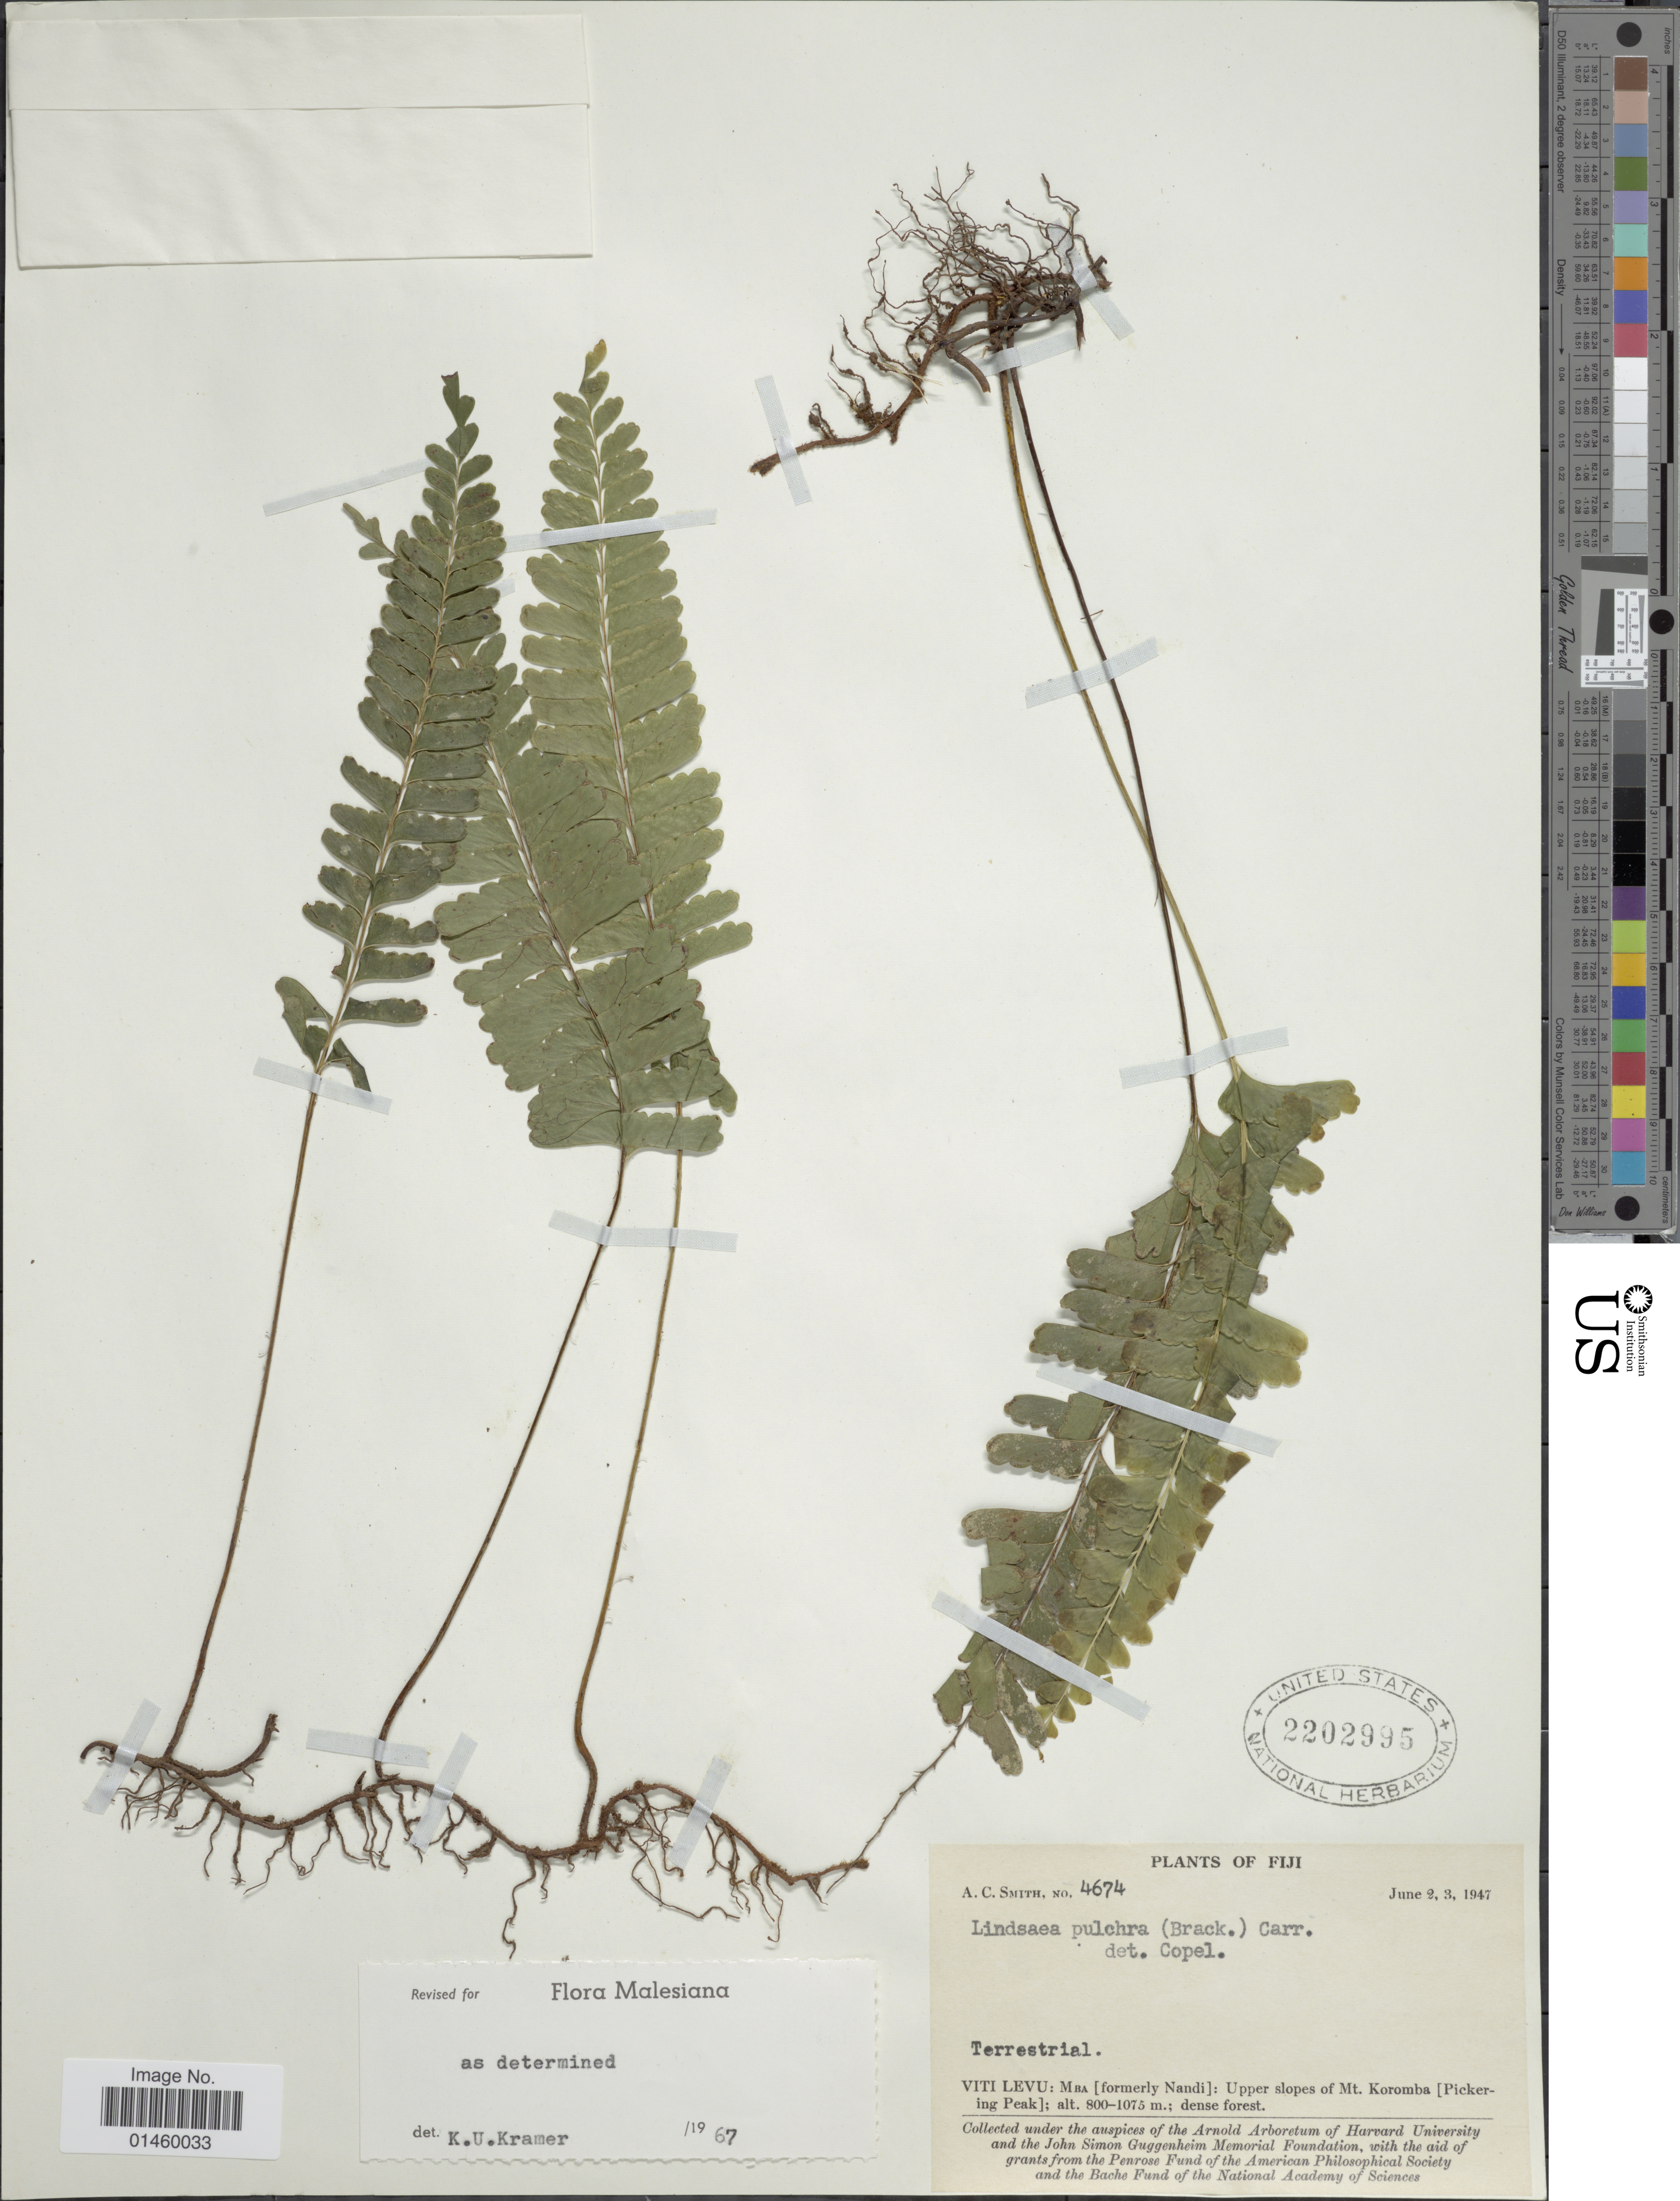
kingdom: Plantae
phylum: Tracheophyta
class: Polypodiopsida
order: Polypodiales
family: Lindsaeaceae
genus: Lindsaea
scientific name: Lindsaea pulchra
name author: (Brack.) Carruth. ex Seem.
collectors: A. C. Smith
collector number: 4674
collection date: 1947-06-02/1947-06-03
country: Fiji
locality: Viti Levu: Mba [formerly Nandi]: Upper slopes of Mt. Koromba [Pickering Peak].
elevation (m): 800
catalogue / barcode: US 2202995